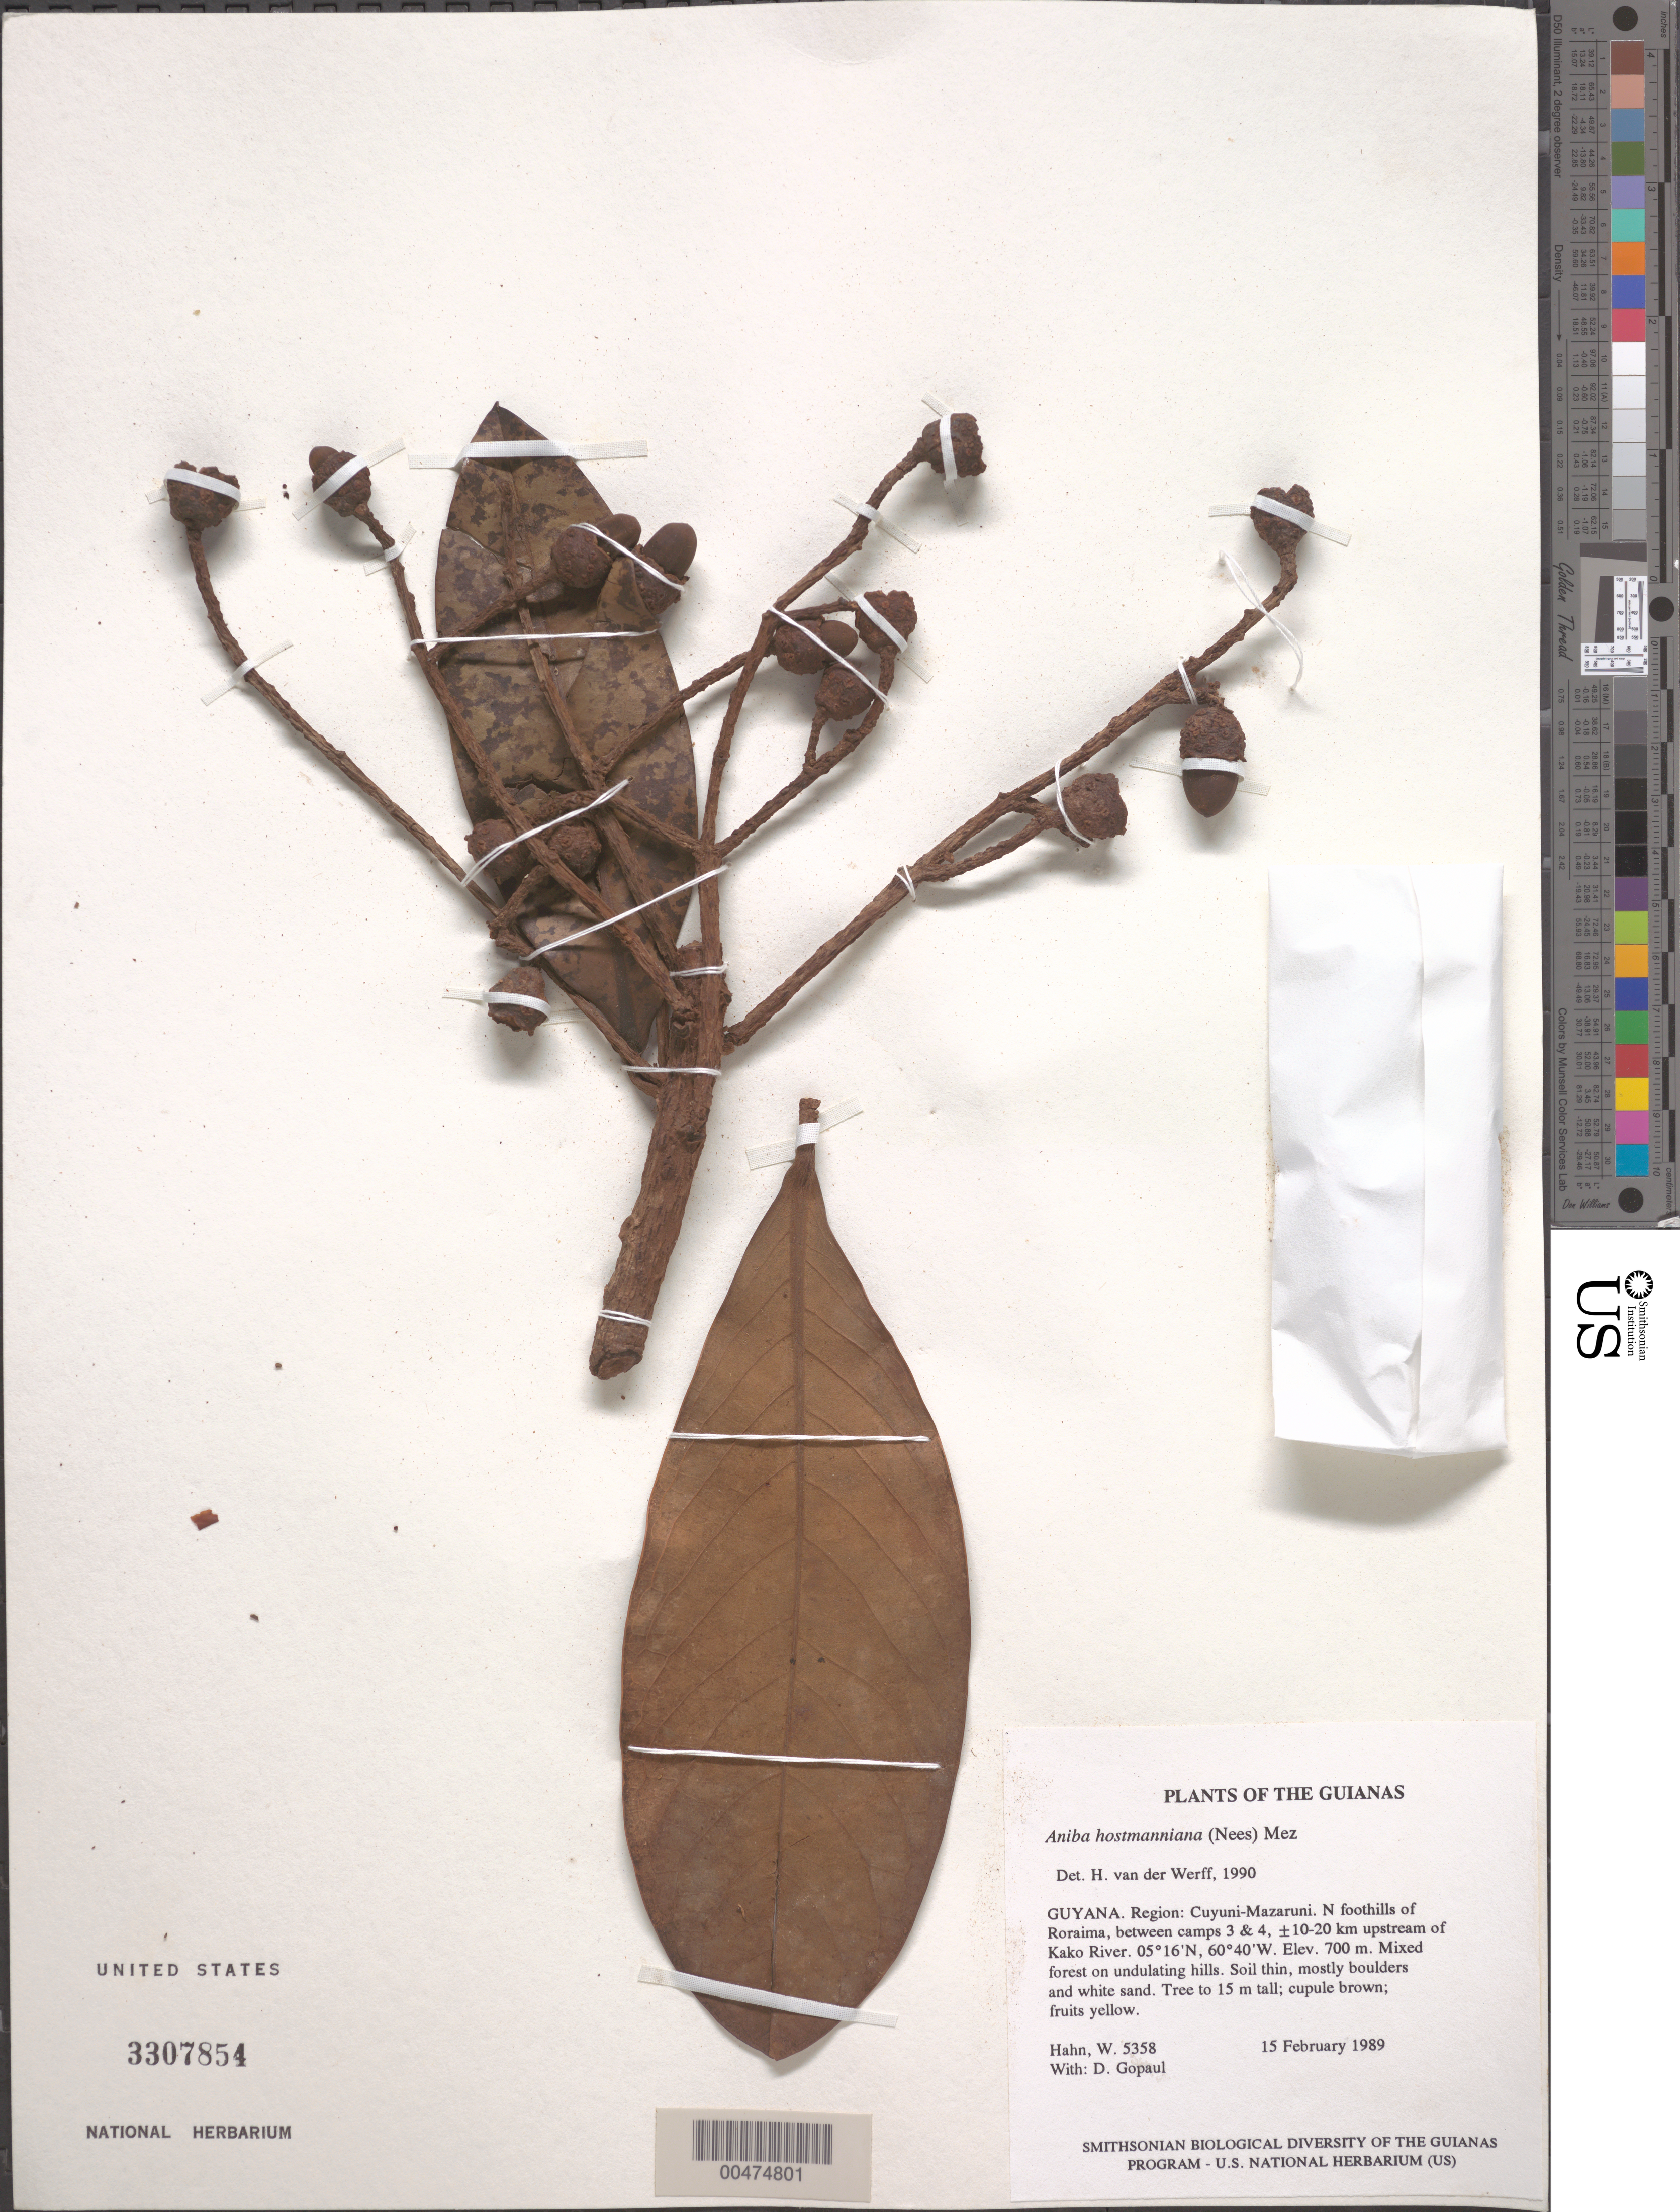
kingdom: Plantae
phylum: Tracheophyta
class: Magnoliopsida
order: Laurales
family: Lauraceae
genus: Aniba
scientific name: Aniba excelsa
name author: Kosterm.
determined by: van der Werff, H., (MO), Missouri Botanical Garden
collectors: W. Hahn & D. Gopaul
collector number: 5358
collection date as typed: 15 February 1989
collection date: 1989-02-15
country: Guyana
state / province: Cuyuni-Mazaruni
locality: N foothills of Roraima, between camps 3 & 4, ±10-20 km upstream of Kako River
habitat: Mixed forest on undulating hills. Soil thin, mostly boulders and white sand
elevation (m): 700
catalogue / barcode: US 3307854